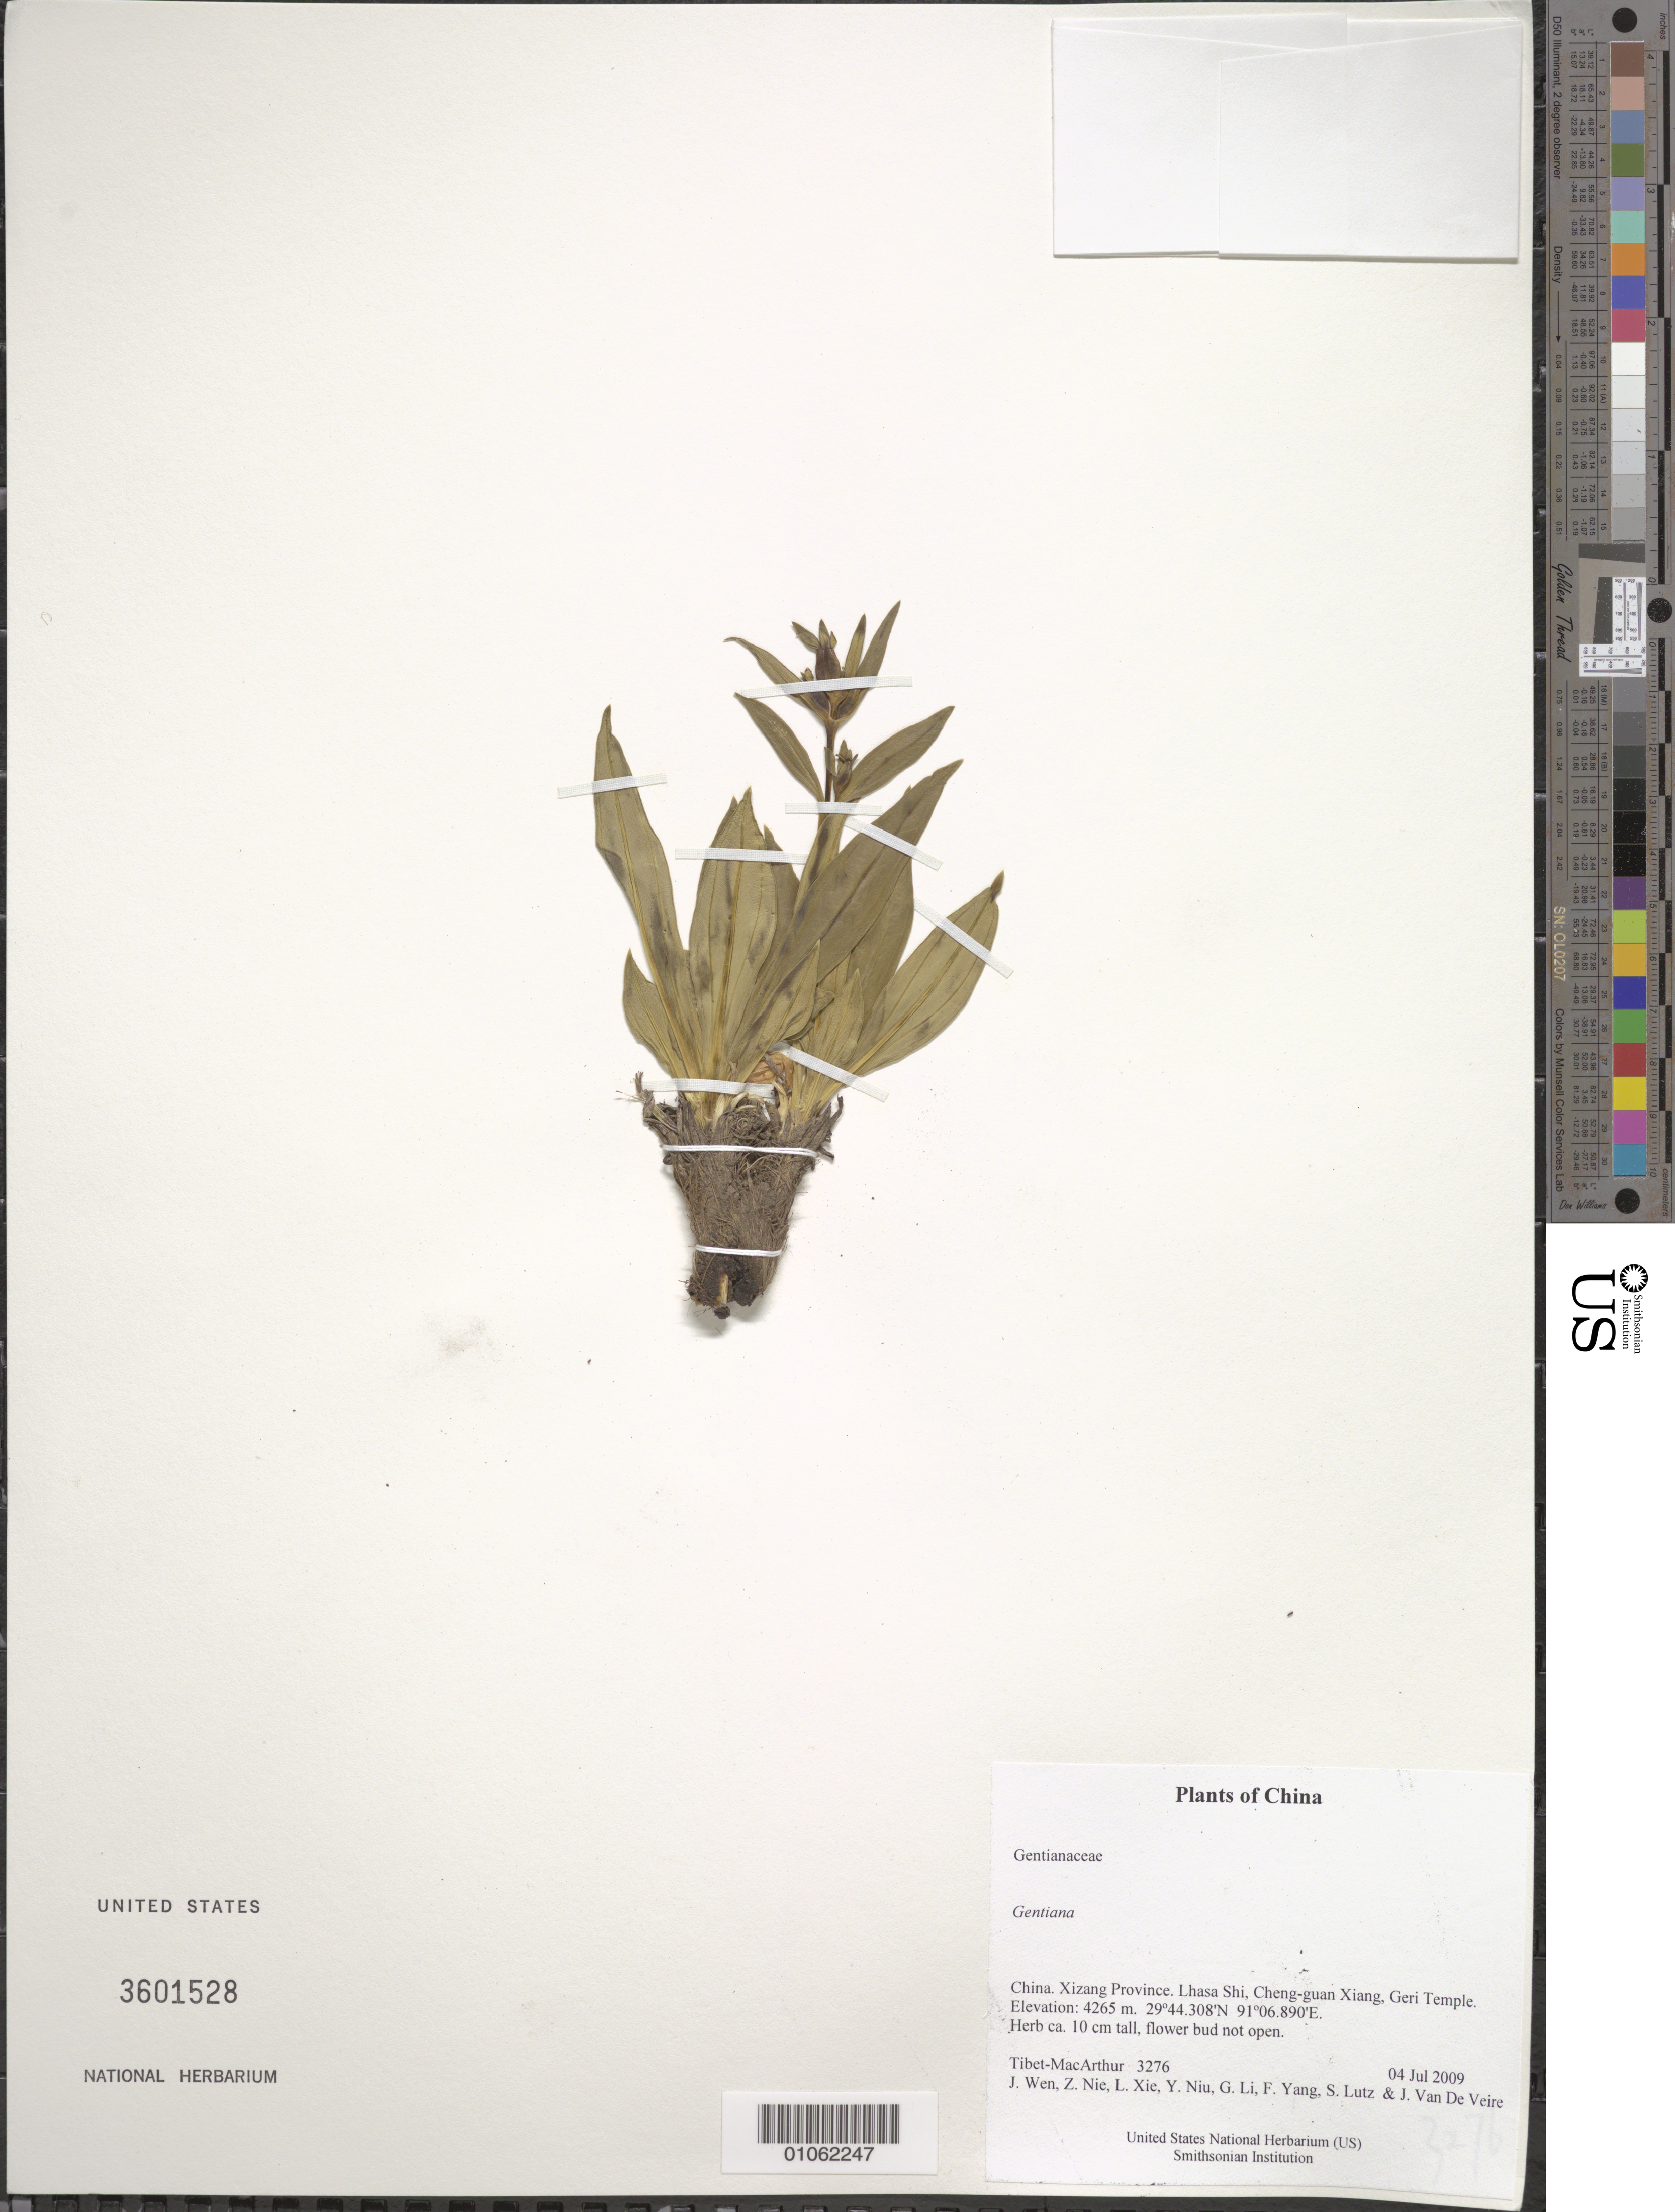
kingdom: Plantae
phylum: Tracheophyta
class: Magnoliopsida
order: Gentianales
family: Gentianaceae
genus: Gentiana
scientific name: Gentiana sp.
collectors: Tibet-MacArthur, J. Wen, Z. Nie, L. Xie, Y. Niu, G. Li, F. Yang, S. Lutz & J. Van De Veire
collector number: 3276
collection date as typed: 04 Jul 2009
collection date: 2009-07-04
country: China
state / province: Xizang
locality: Lhasa Shi, Cheng-guan Xiang, Geri Temple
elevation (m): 4265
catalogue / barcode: US 3601528